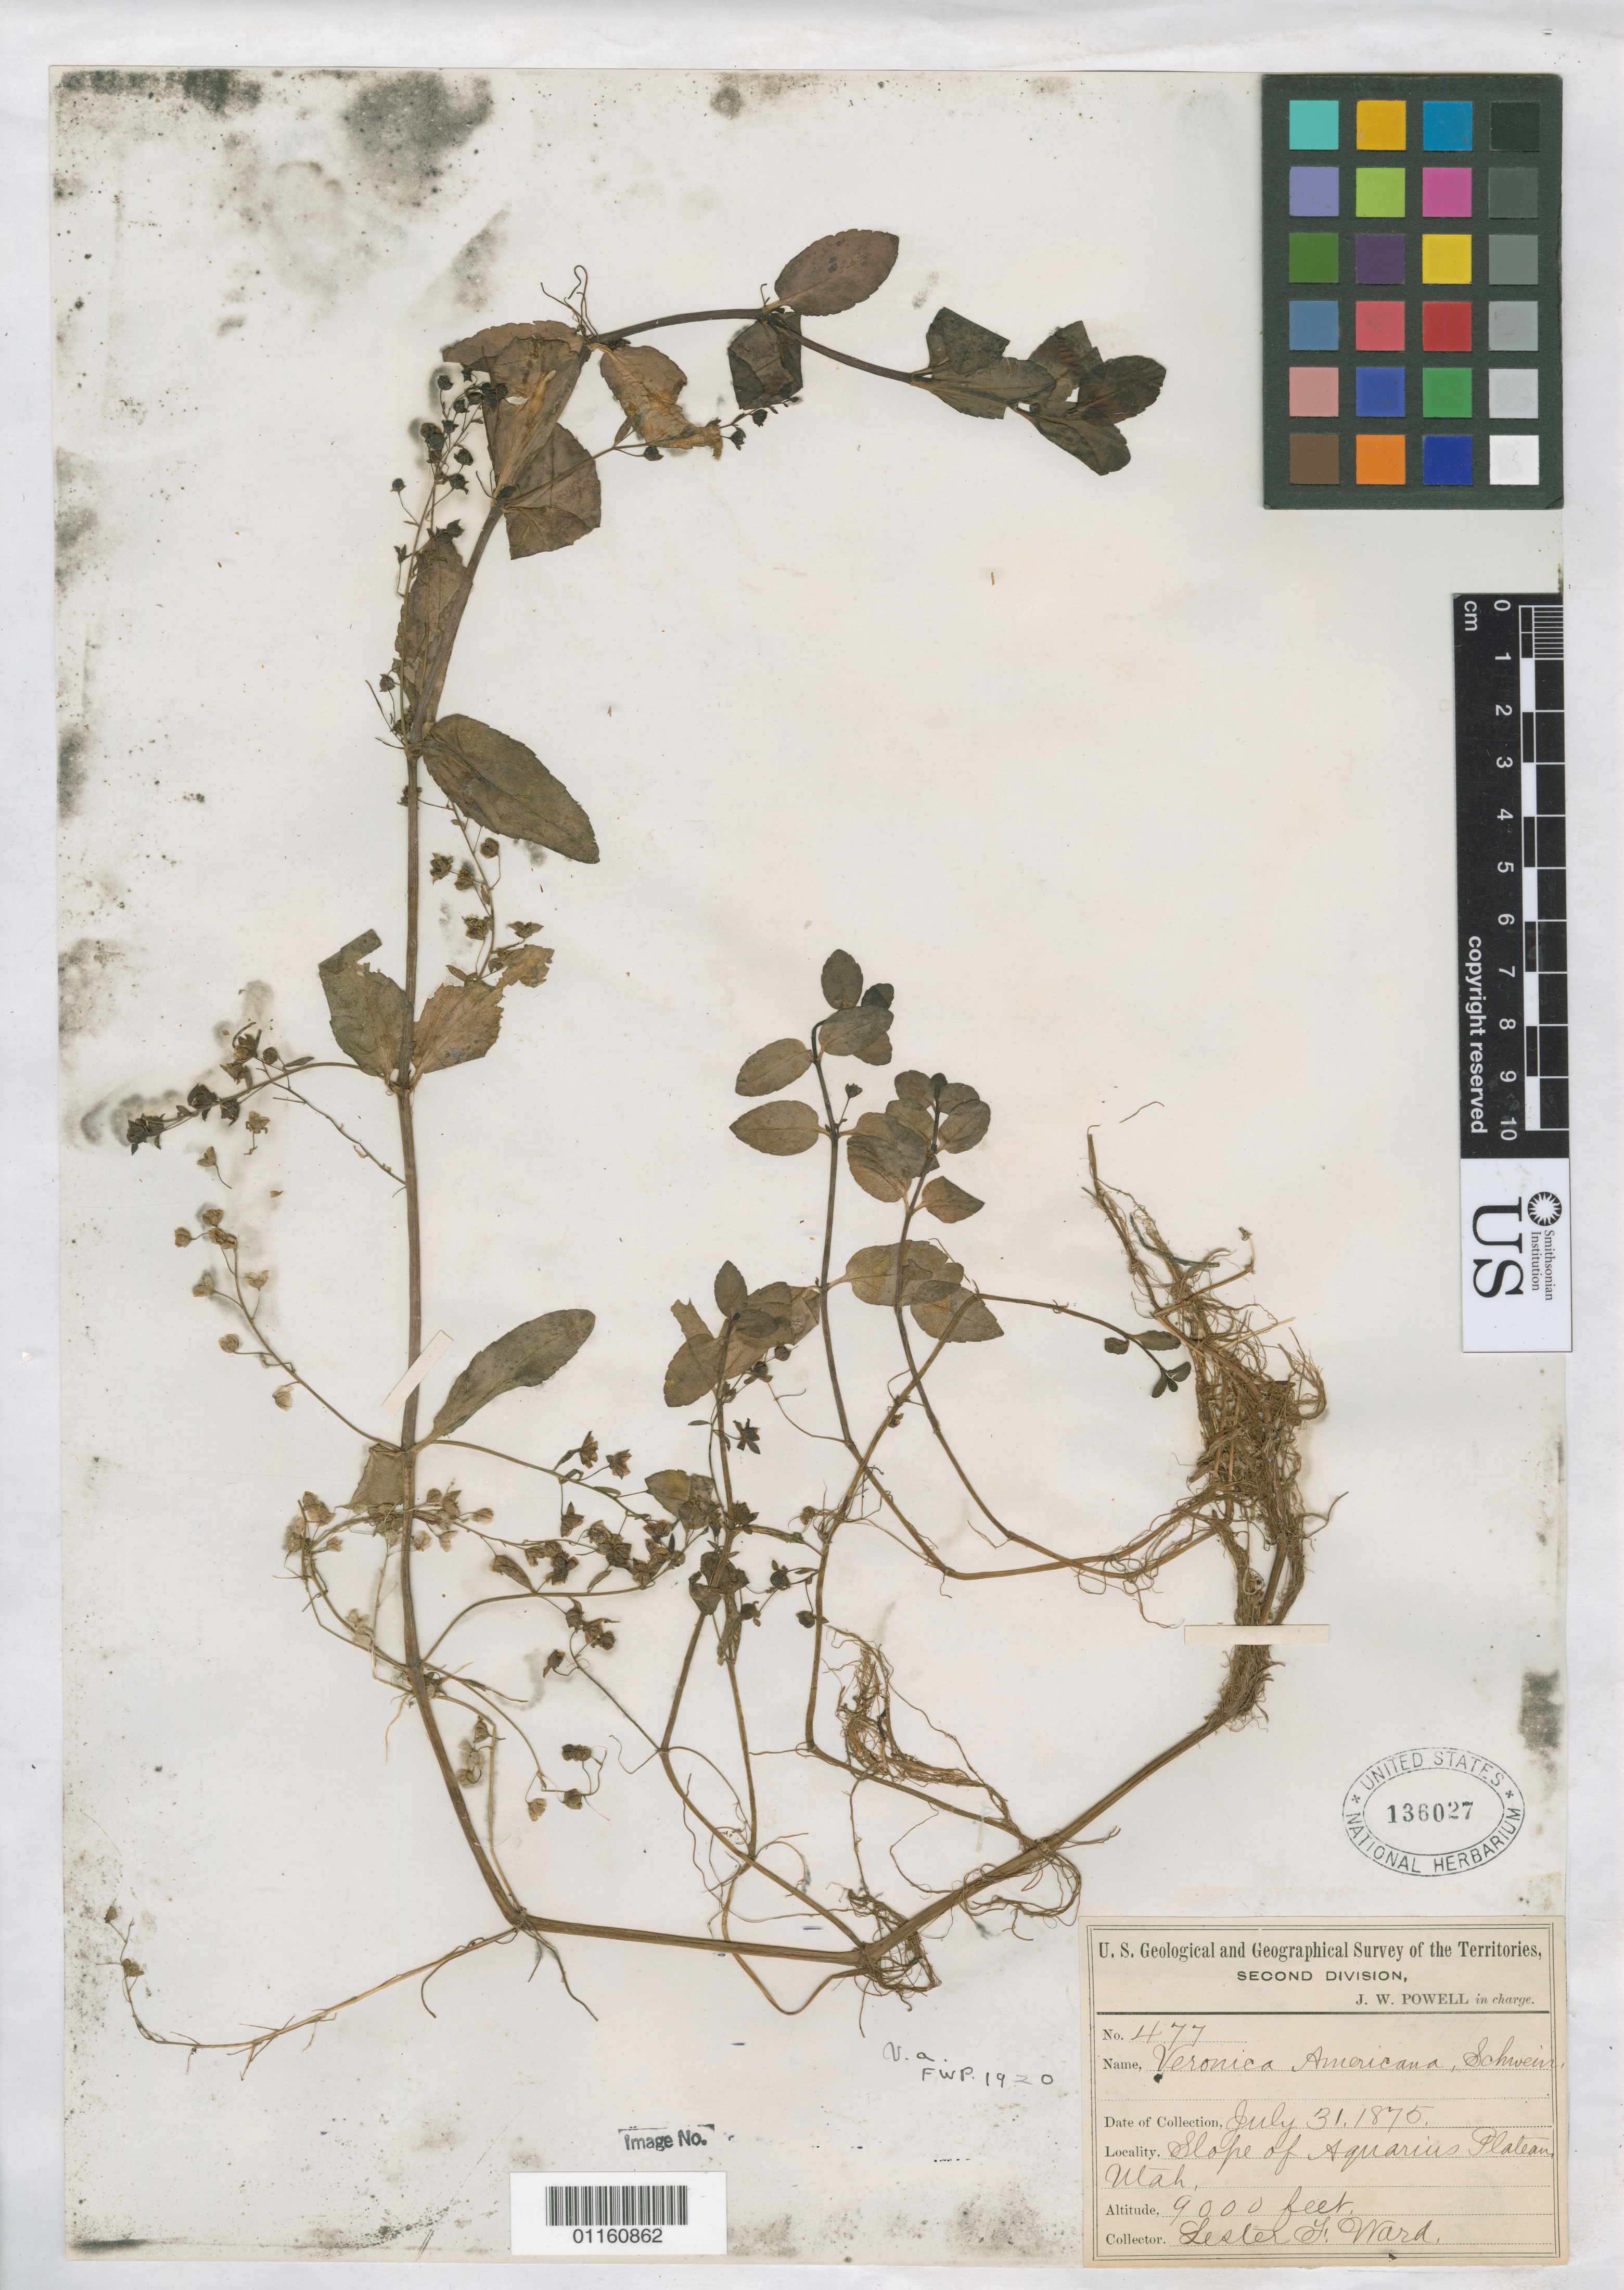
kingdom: Plantae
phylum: Tracheophyta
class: Magnoliopsida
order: Lamiales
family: Plantaginaceae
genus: Veronica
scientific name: Veronica americana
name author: Schwein. ex Benth.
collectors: L. F. Ward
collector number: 477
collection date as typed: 31 Jul 1875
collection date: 1875-07-31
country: United States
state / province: Utah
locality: slope of Aquarius Plateau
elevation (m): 2743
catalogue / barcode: US 136027